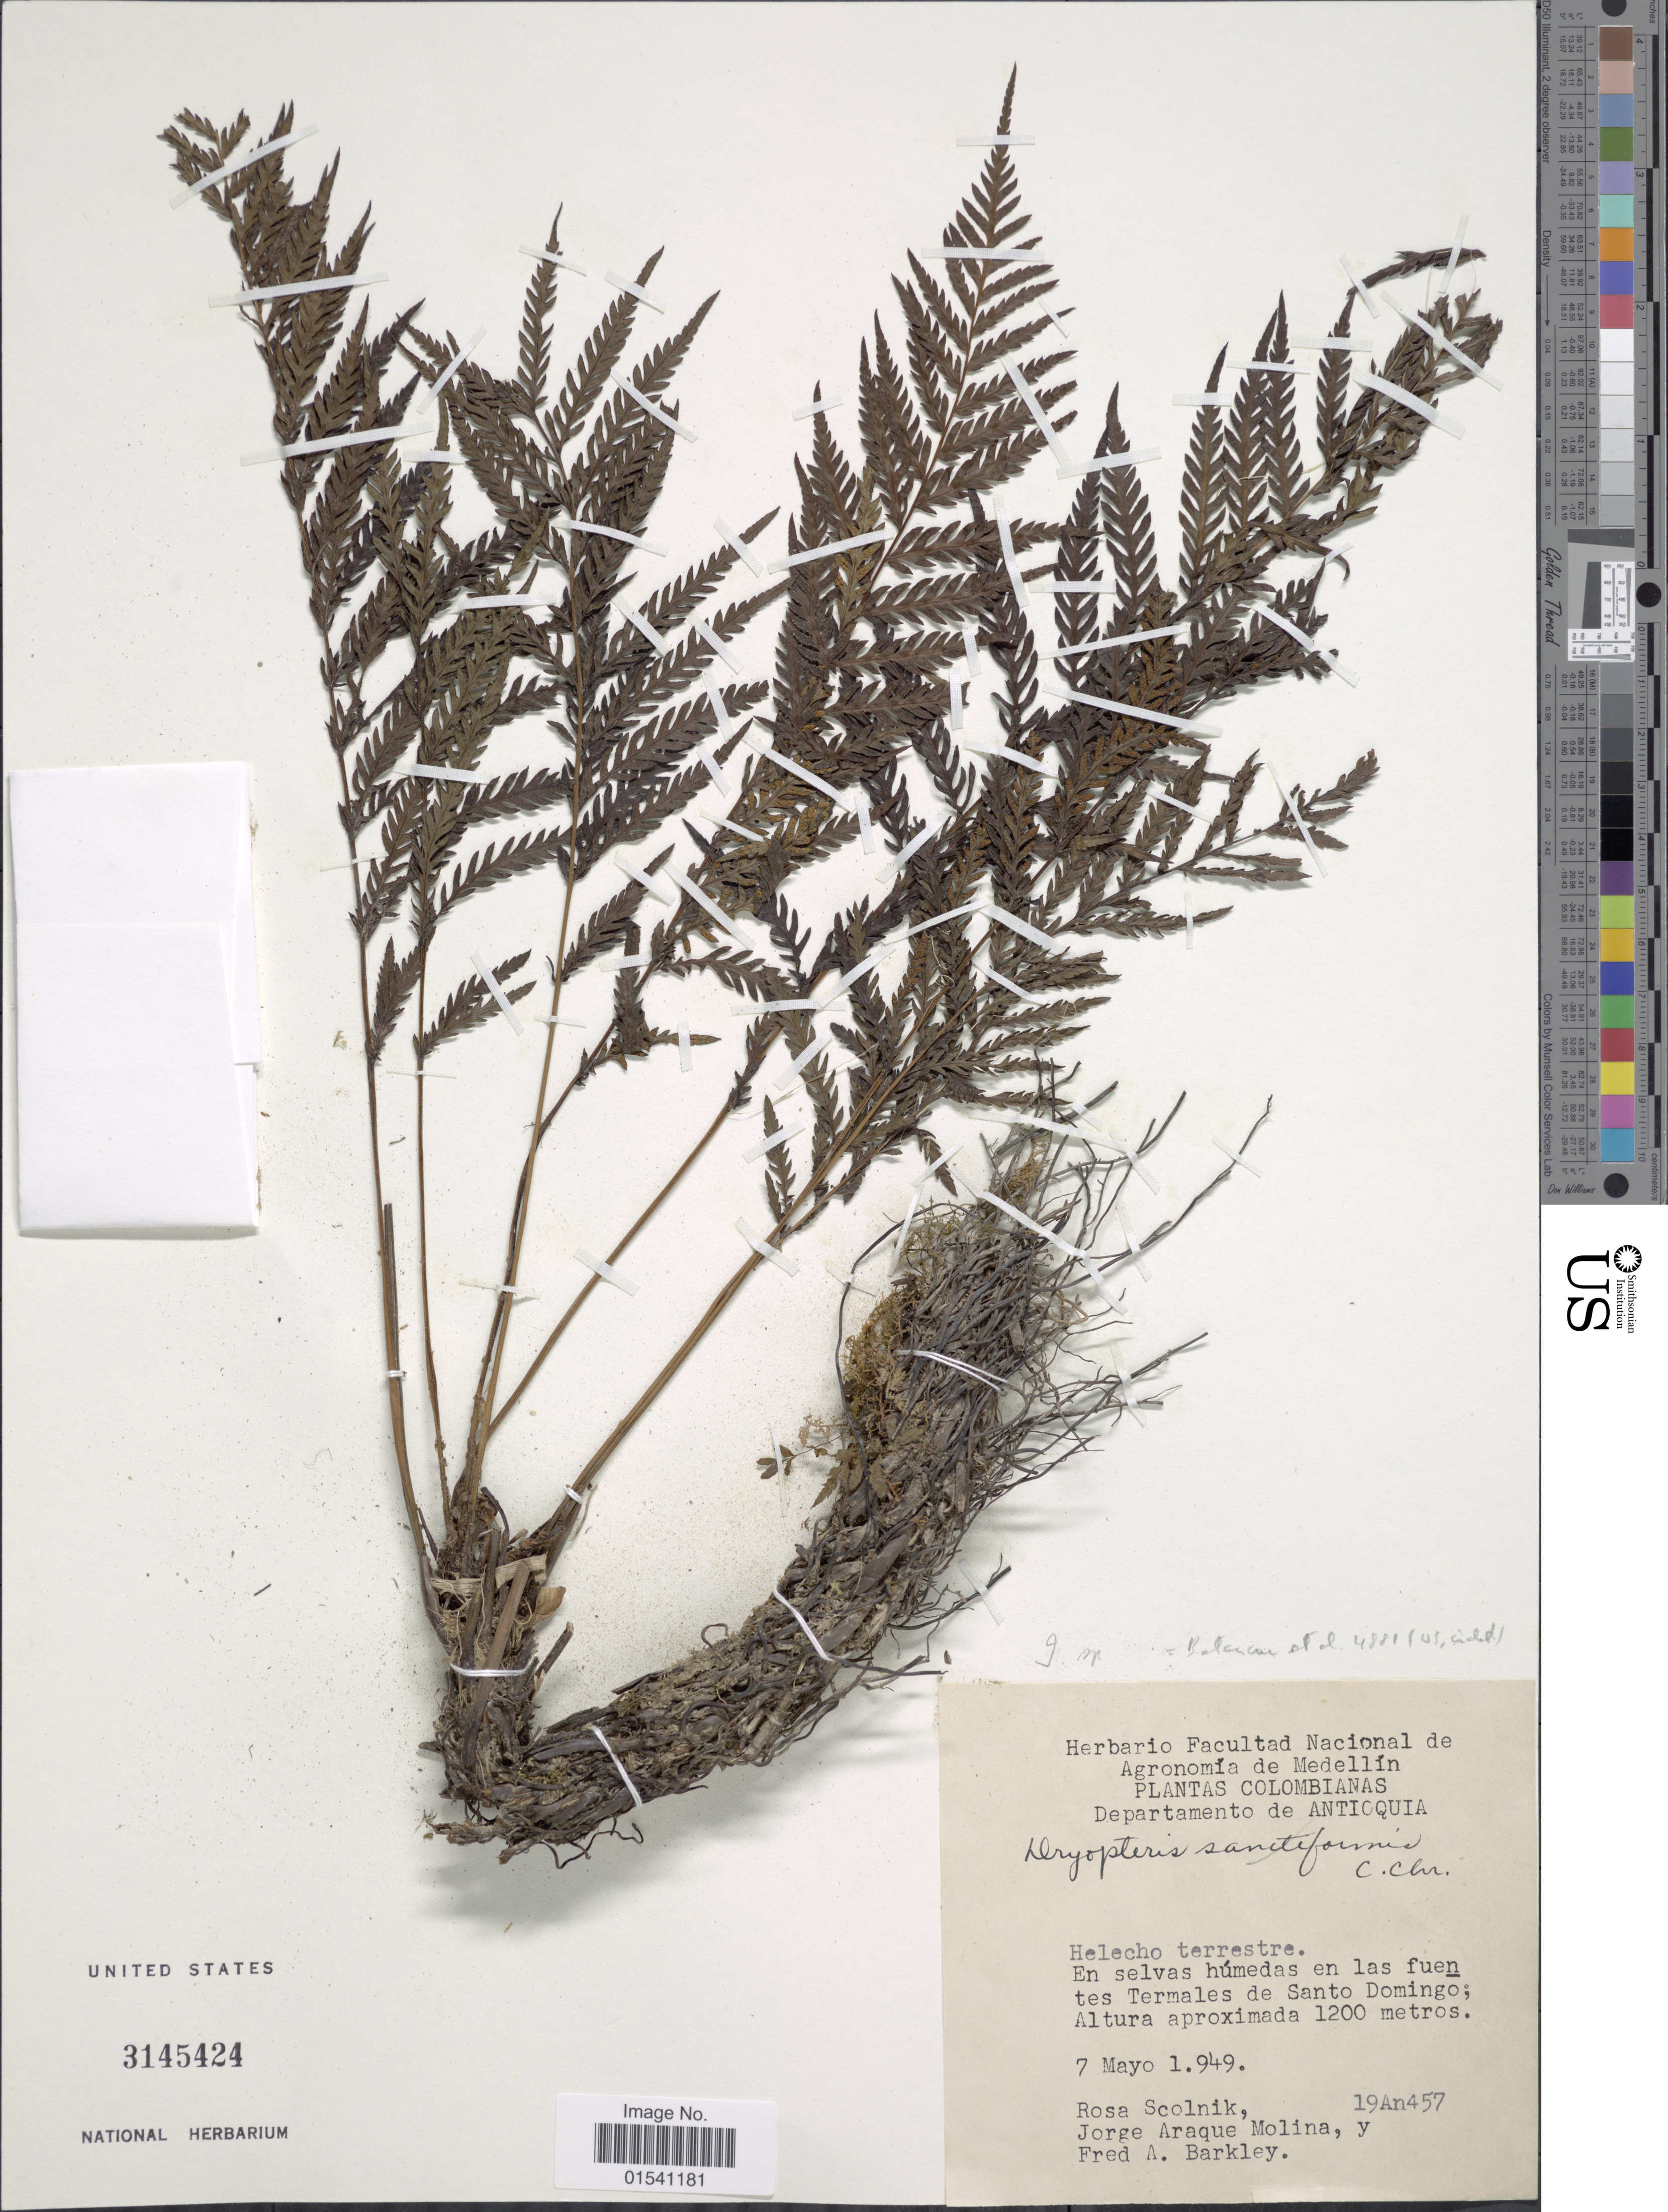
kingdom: Plantae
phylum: Tracheophyta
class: Polypodiopsida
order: Polypodiales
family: Thelypteridaceae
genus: Amauropelta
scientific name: Amauropelta sp.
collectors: R. Scolnik, J. Araque Molina & F. A. Barkley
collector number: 19An457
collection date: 1949-05-07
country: Colombia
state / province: Antioquia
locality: Departamento de Antioquia. En selvas húmedas en las fuentes Termales de Santo Domingo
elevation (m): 1200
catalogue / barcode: US 3145424